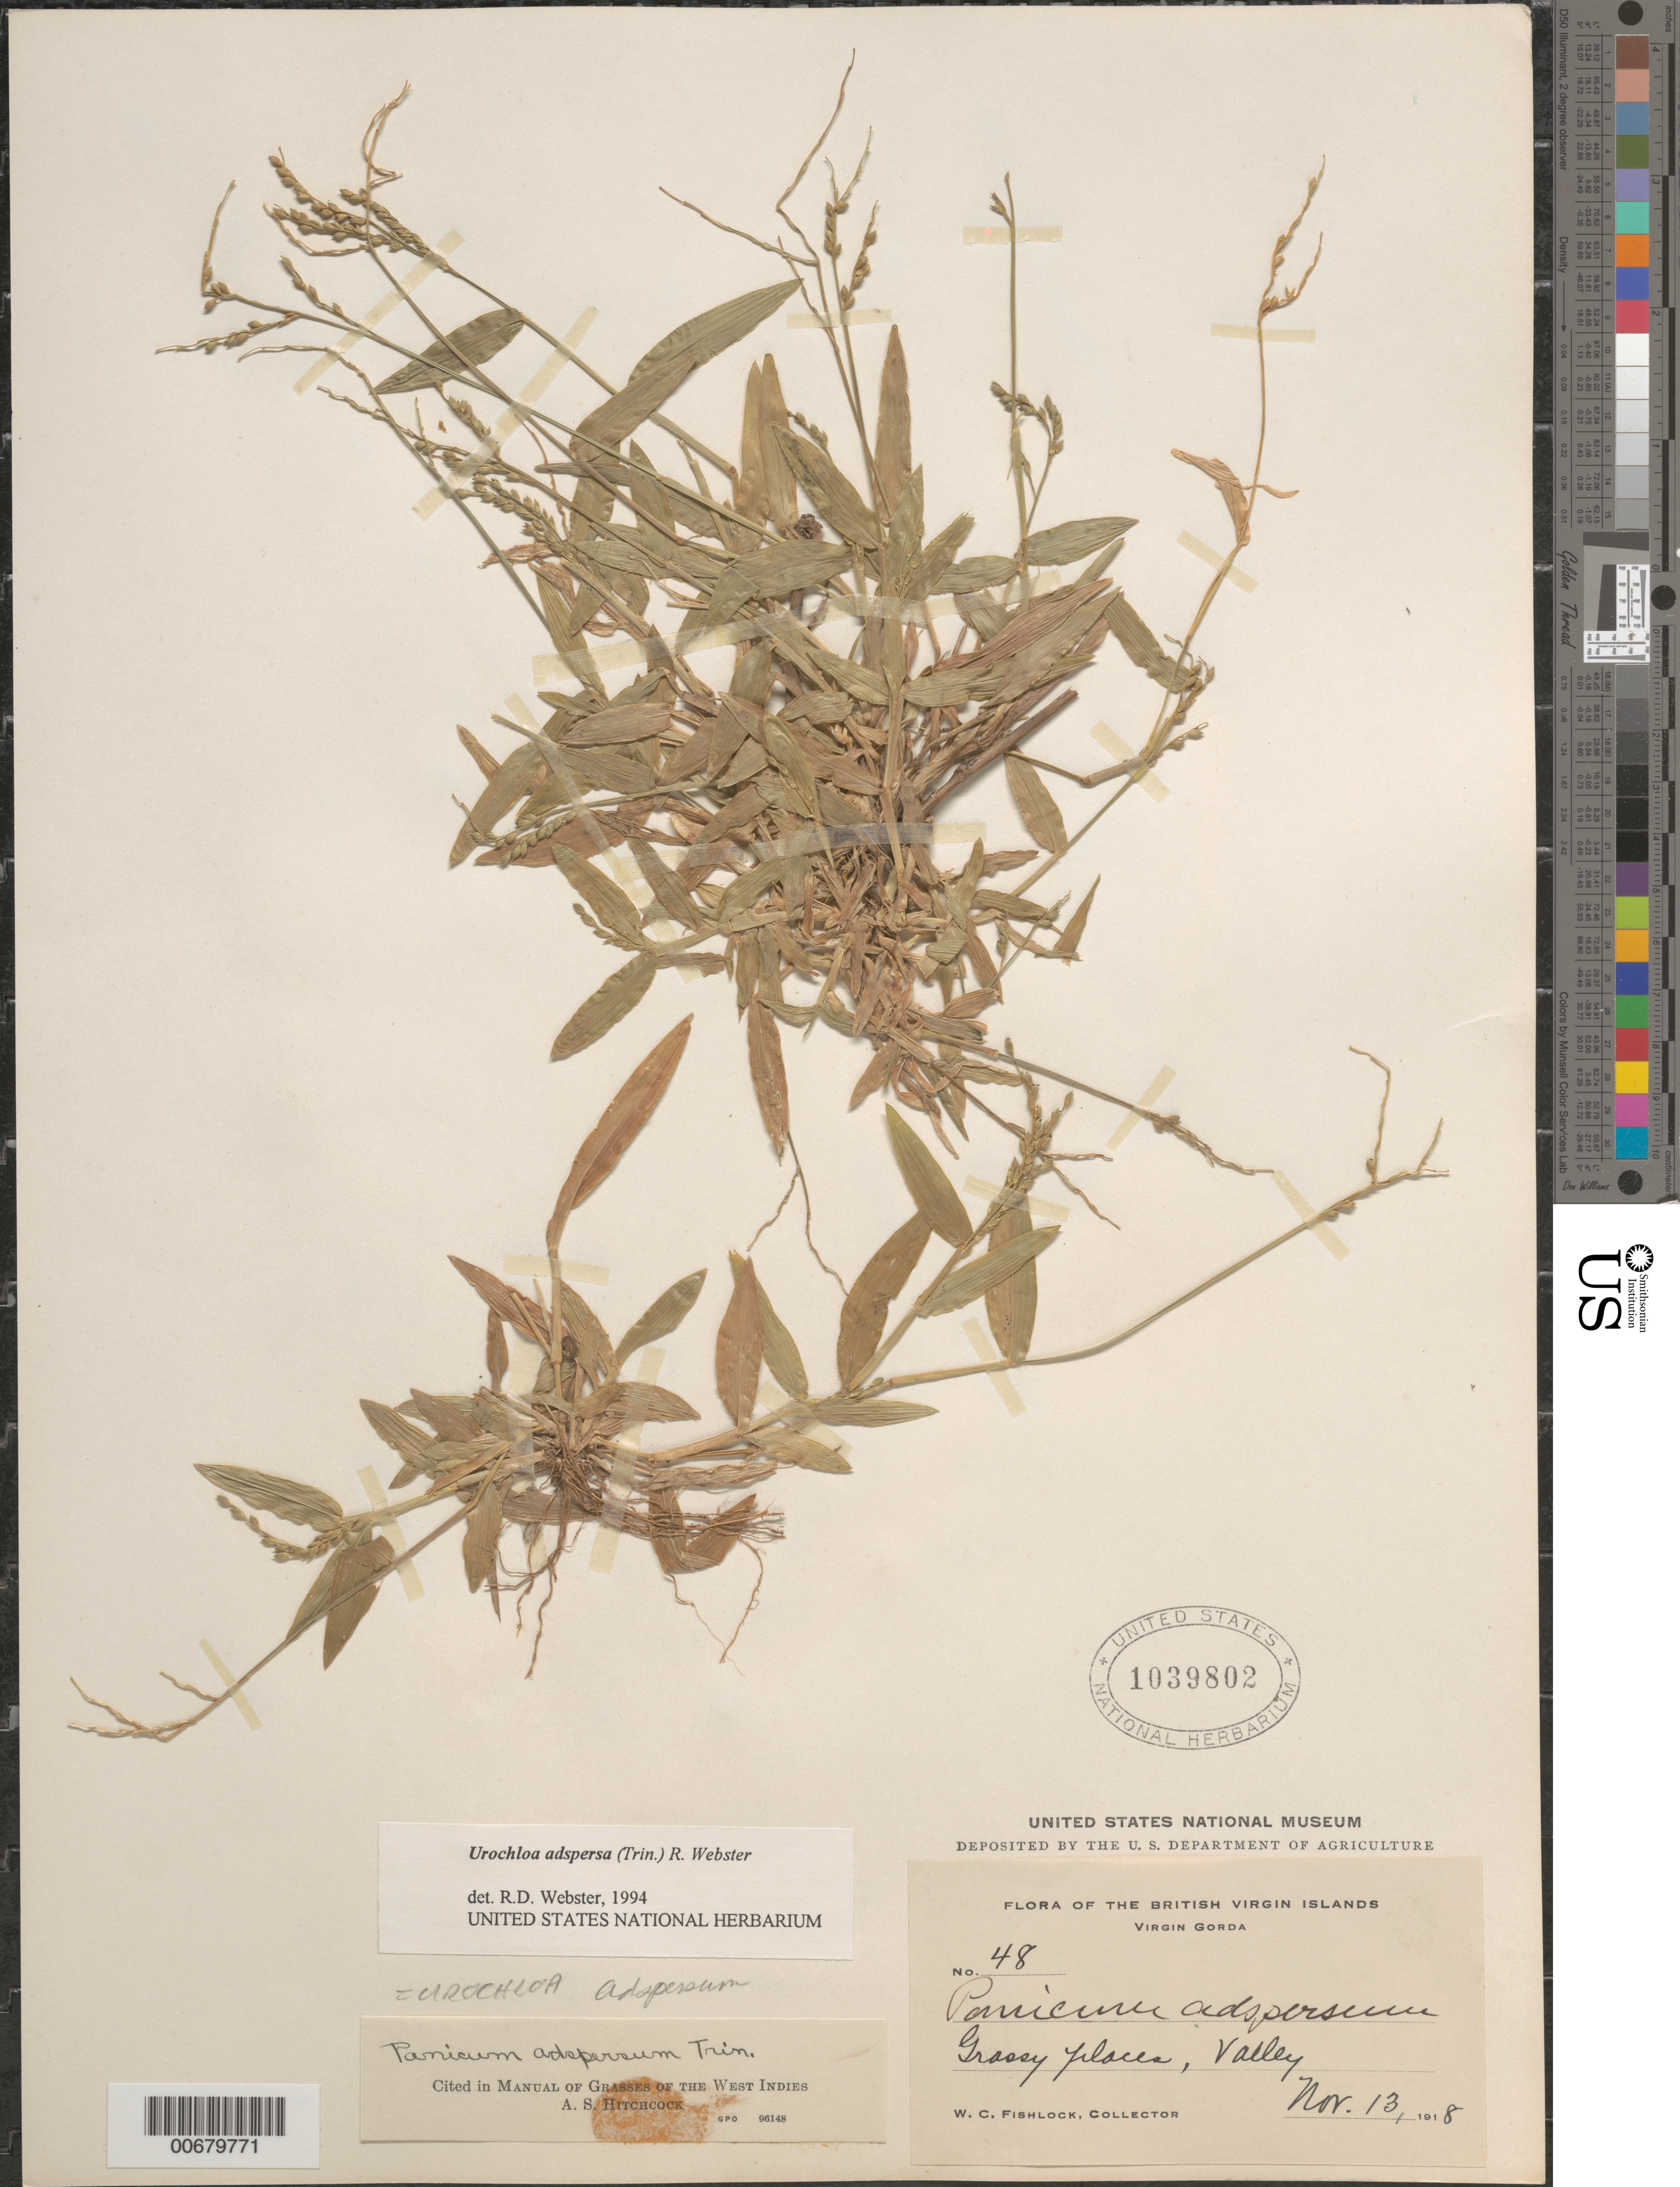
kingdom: Plantae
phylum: Tracheophyta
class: Liliopsida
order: Poales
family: Poaceae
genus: Urochloa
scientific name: Urochloa adspersa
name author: (Trin.) R.D. Webster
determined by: Webster, Robert D.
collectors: W. Fishlock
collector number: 48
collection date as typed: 13 Nov 1918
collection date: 1918-11-13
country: British Virgin Islands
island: Virgin Gorda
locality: Virgin Gorda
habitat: Grassy places, valley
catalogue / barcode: US 1039802